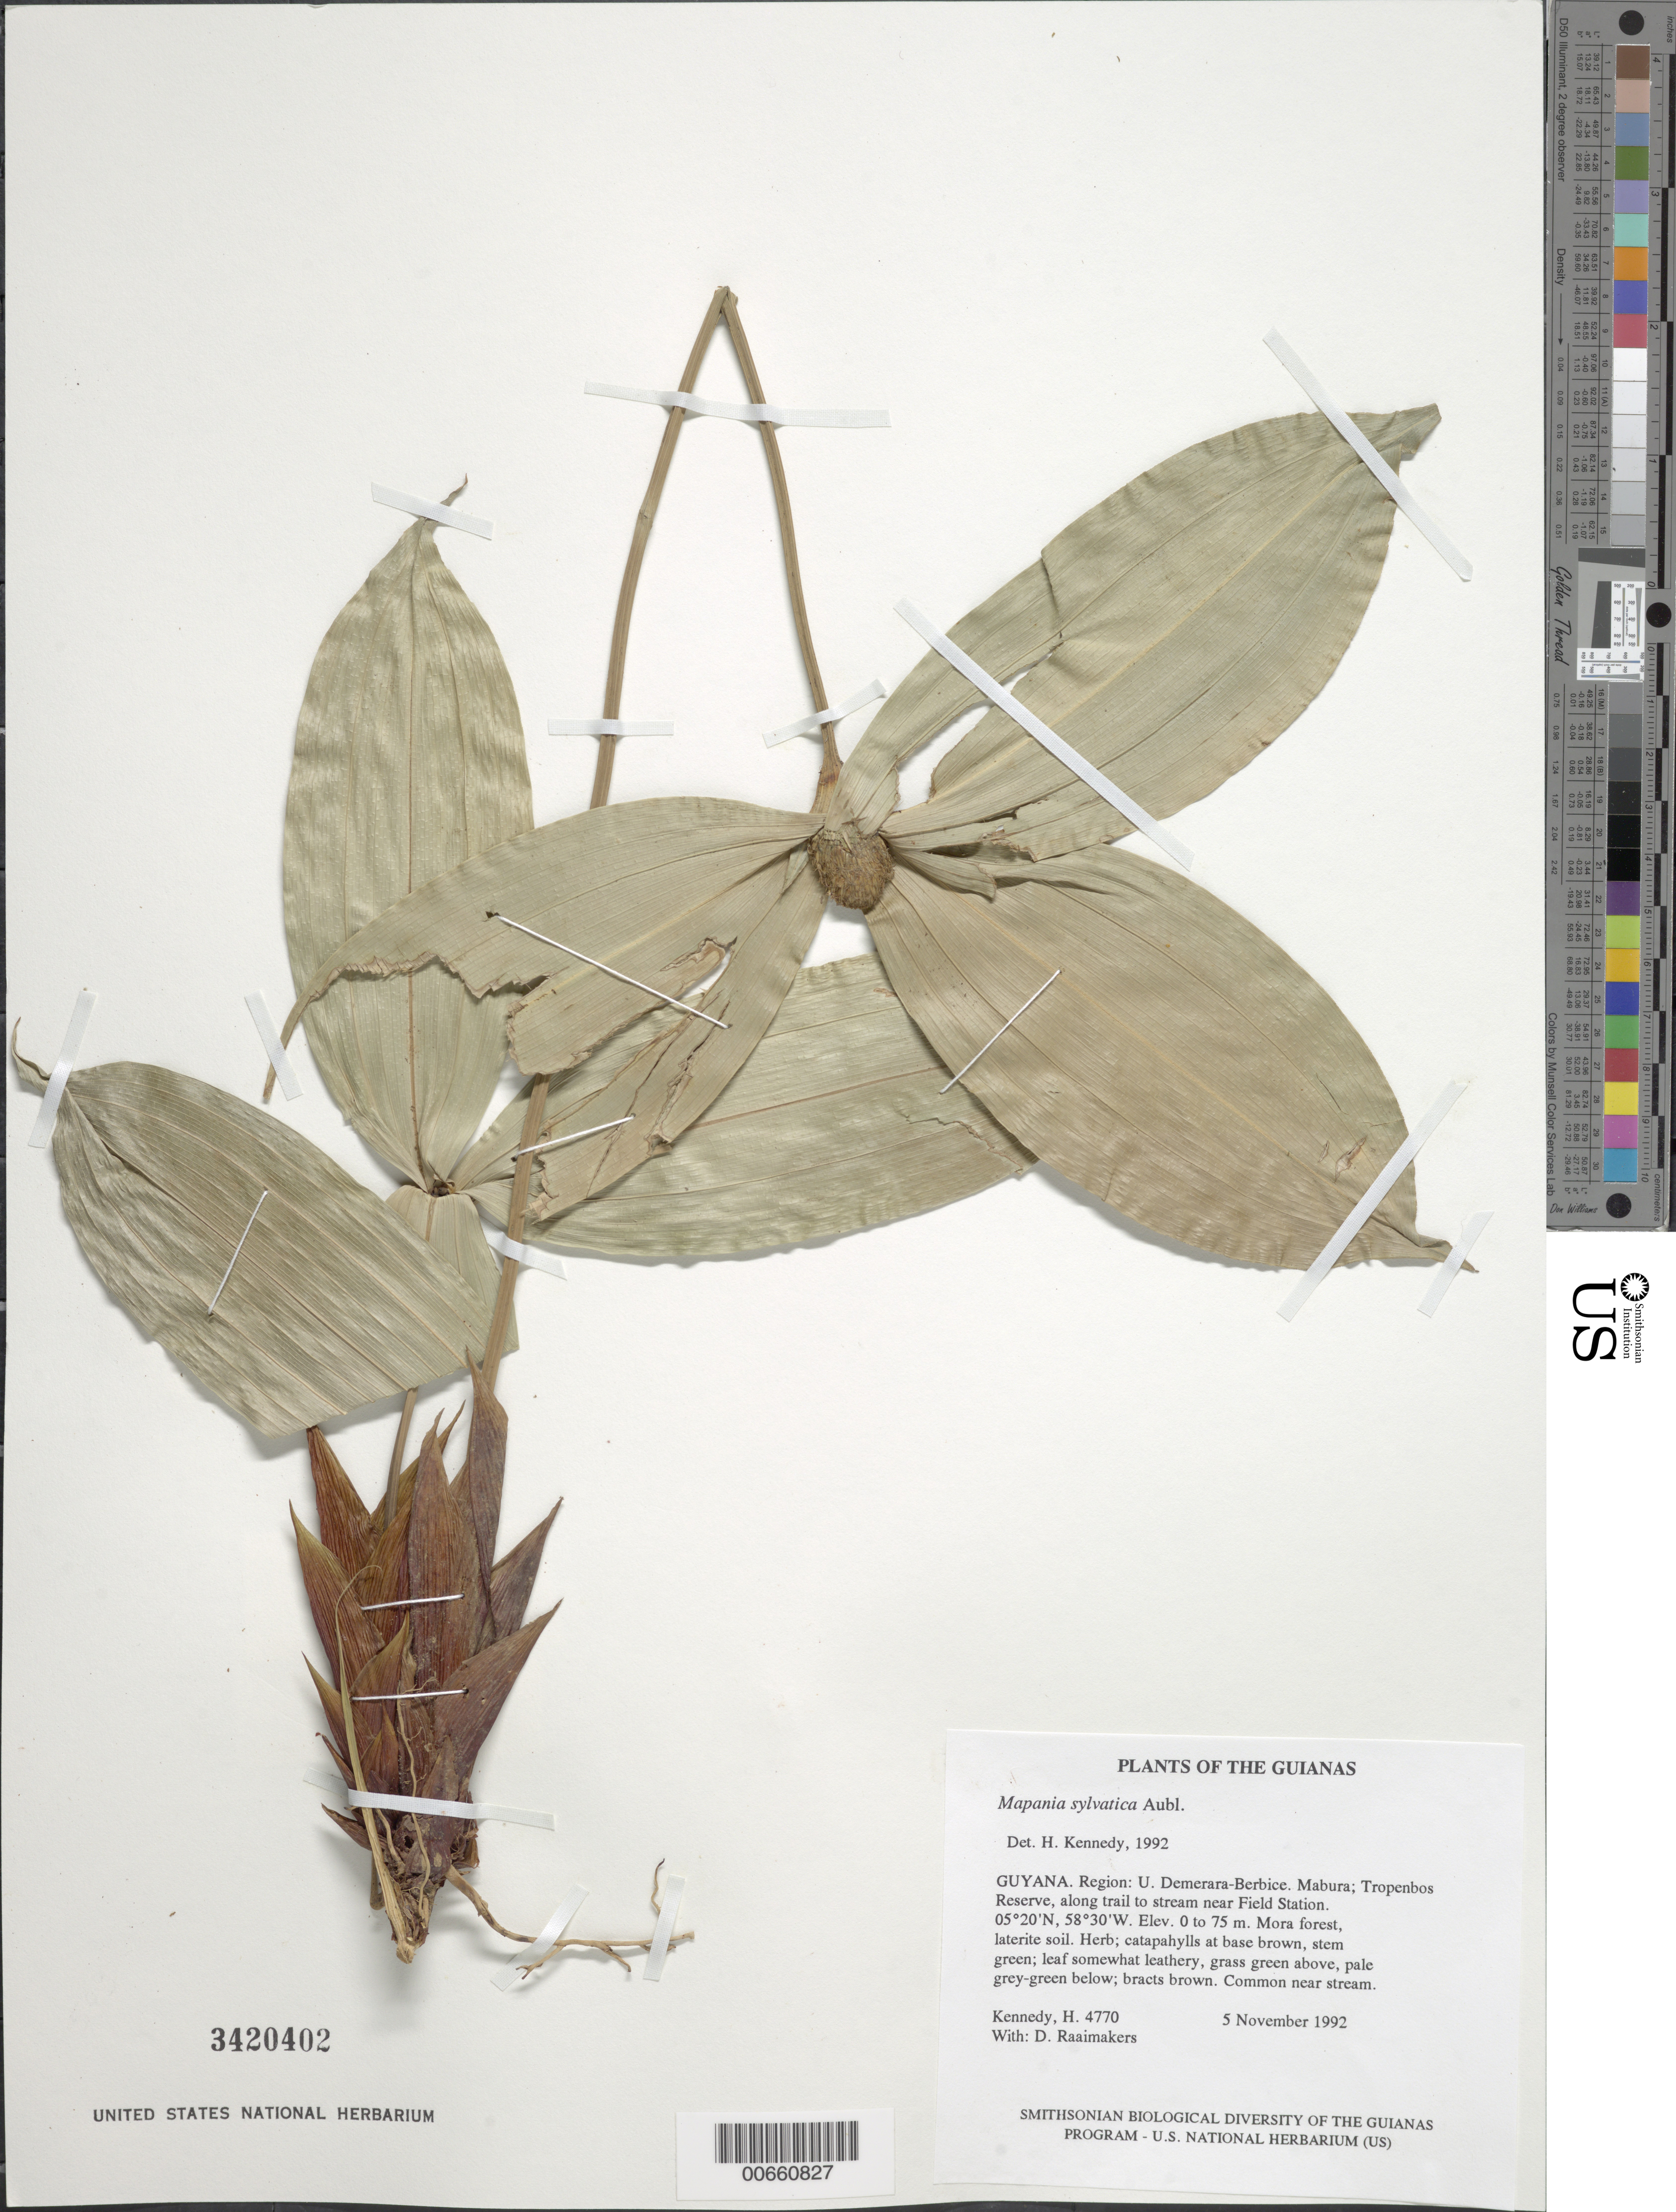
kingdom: Plantae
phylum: Tracheophyta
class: Liliopsida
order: Poales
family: Cyperaceae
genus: Mapania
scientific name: Mapania sylvatica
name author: Aubl.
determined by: Kennedy, Helen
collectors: H. Kennedy & D. Raaimakers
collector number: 4770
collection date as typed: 5 November 1992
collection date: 1992-11-05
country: Guyana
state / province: U. Demerara-Berbice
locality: Mabura; Tropenbos Reserve, along trail to stream near Field Station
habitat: Mora forest, laterite soil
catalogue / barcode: US 3420402